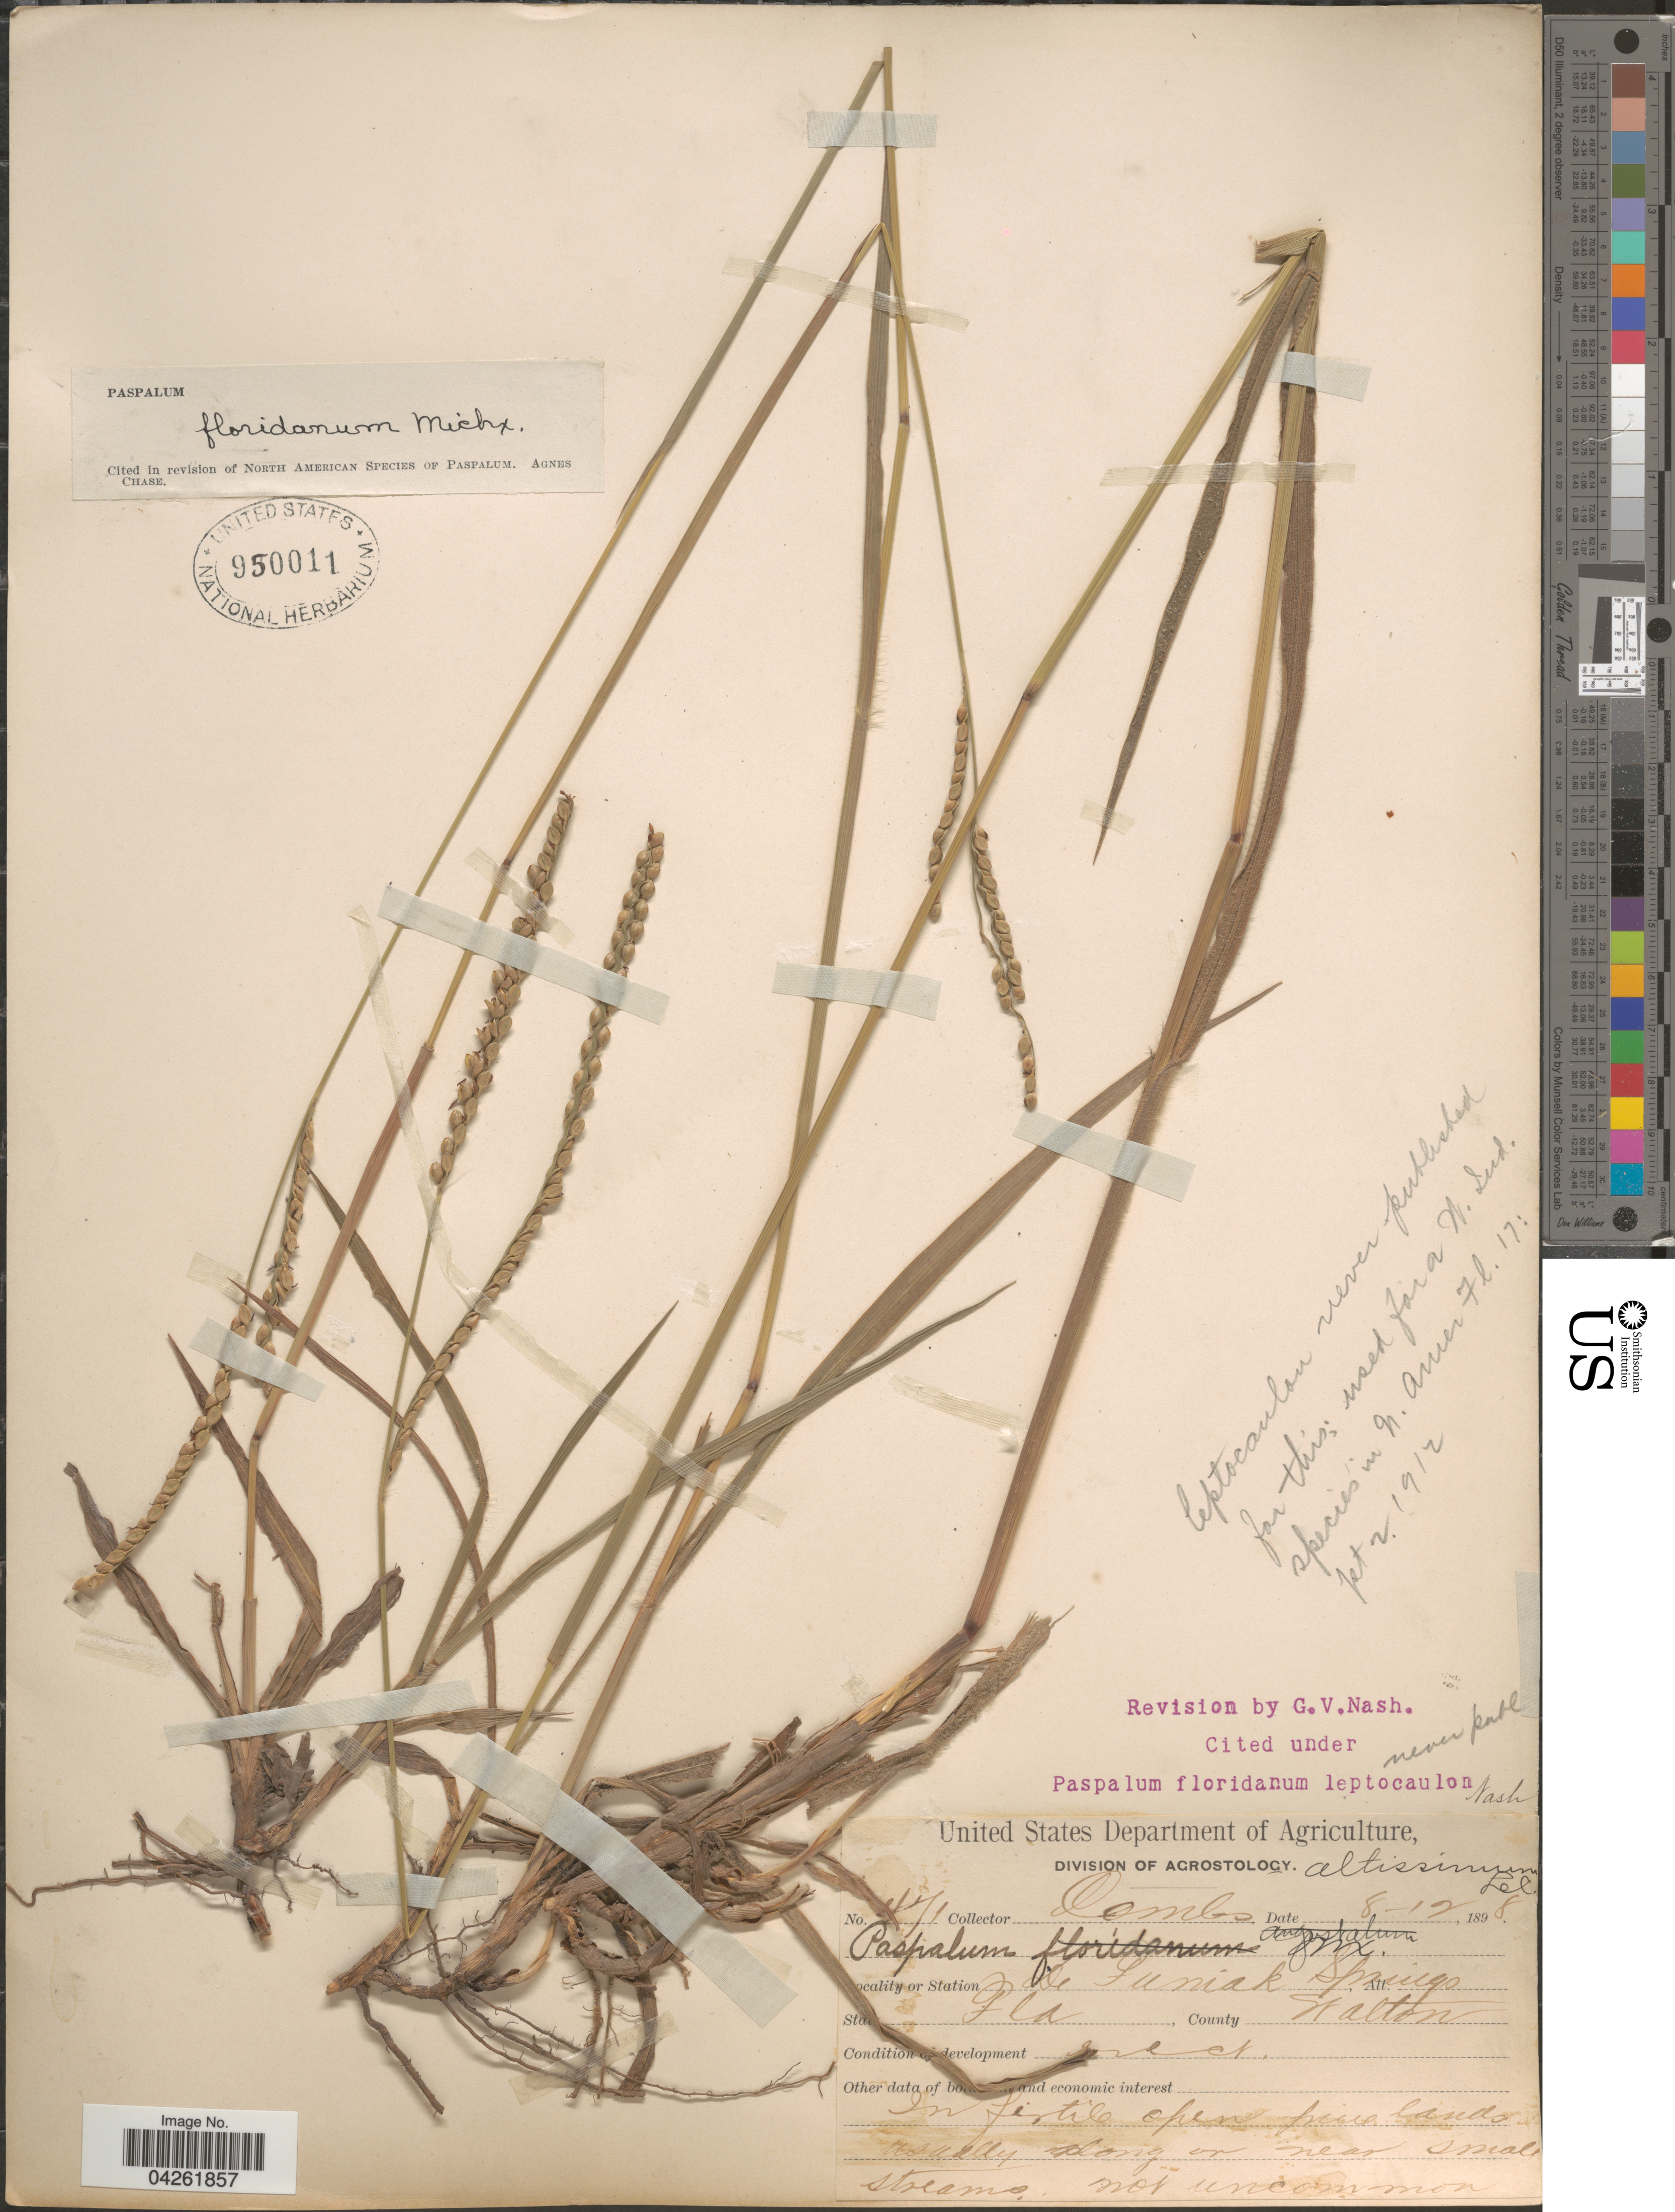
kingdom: Plantae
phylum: Tracheophyta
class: Liliopsida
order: Poales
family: Poaceae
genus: Paspalum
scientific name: Paspalum floridanum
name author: Michx.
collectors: -. Combs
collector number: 471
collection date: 1898-08-12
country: United States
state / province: Florida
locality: De Funiak Springs. County Walton.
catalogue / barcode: US 950011